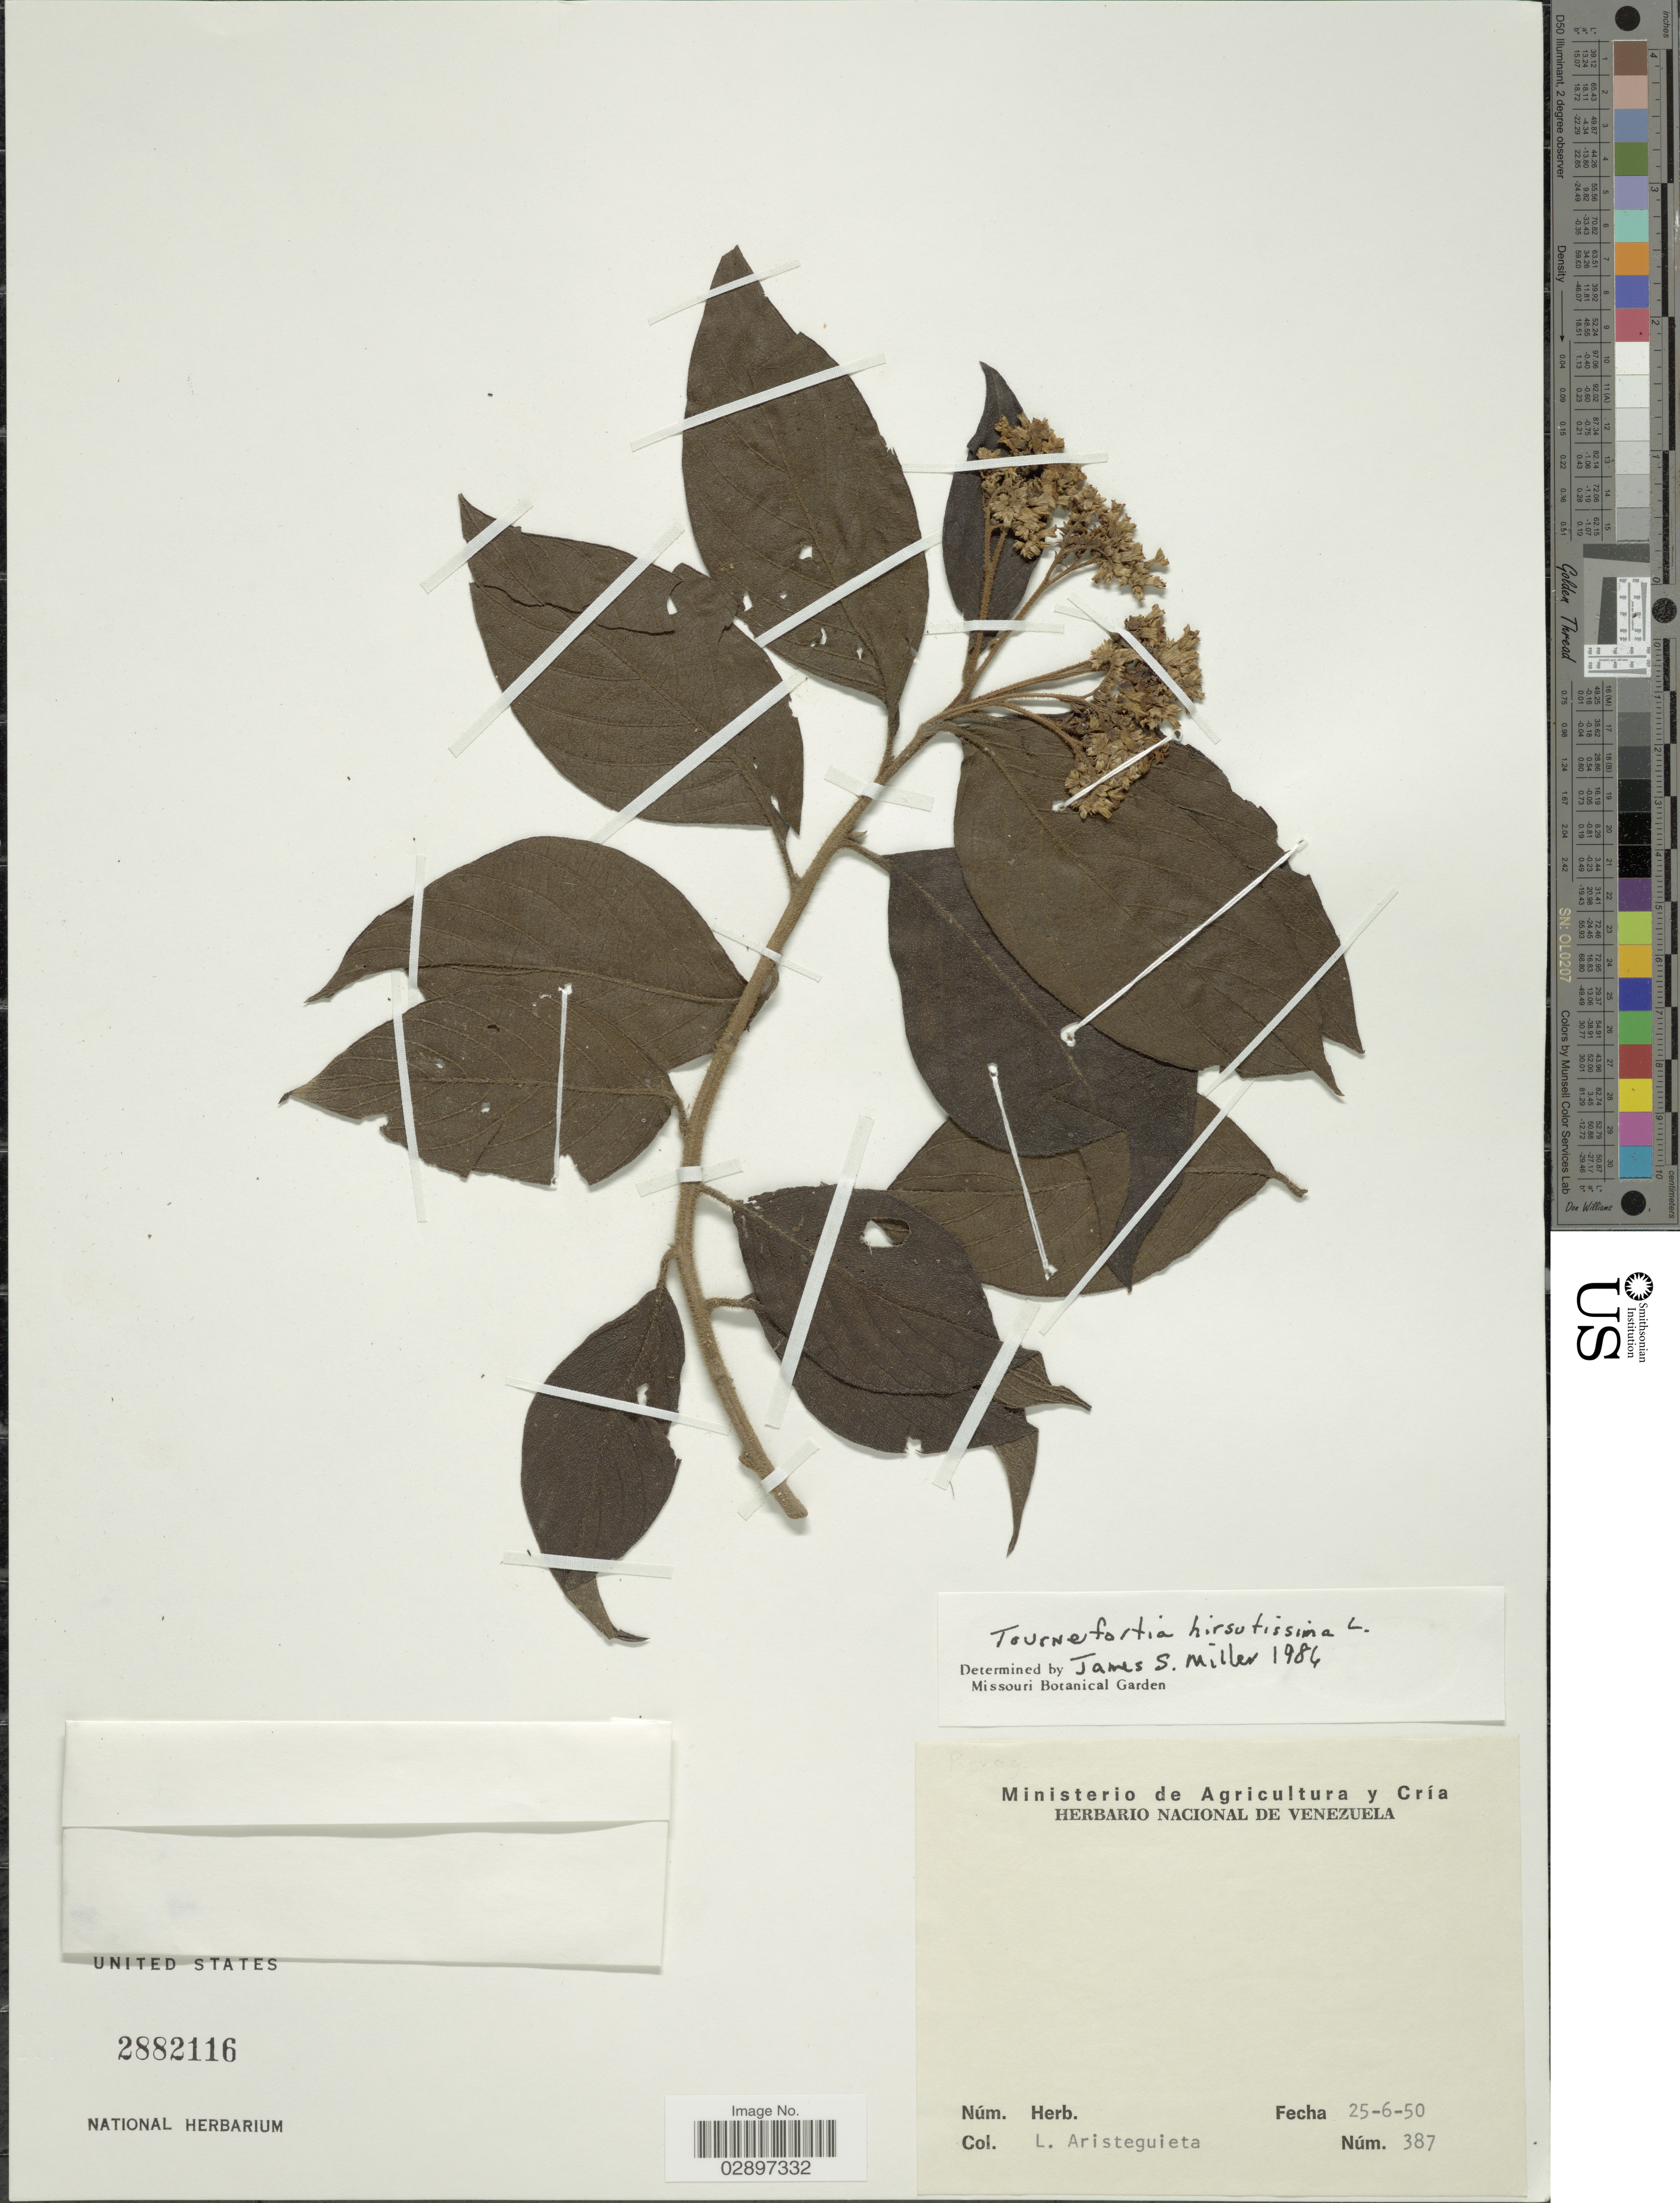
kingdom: Plantae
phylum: Tracheophyta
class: Magnoliopsida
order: Boraginales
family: Heliotropiaceae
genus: Tournefortia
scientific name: Tournefortia hirsutissima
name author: L.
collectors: L. Aristeguieta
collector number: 387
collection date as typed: Transcribed d/m/y: 25/6/50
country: Venezuela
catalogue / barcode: US 2882116